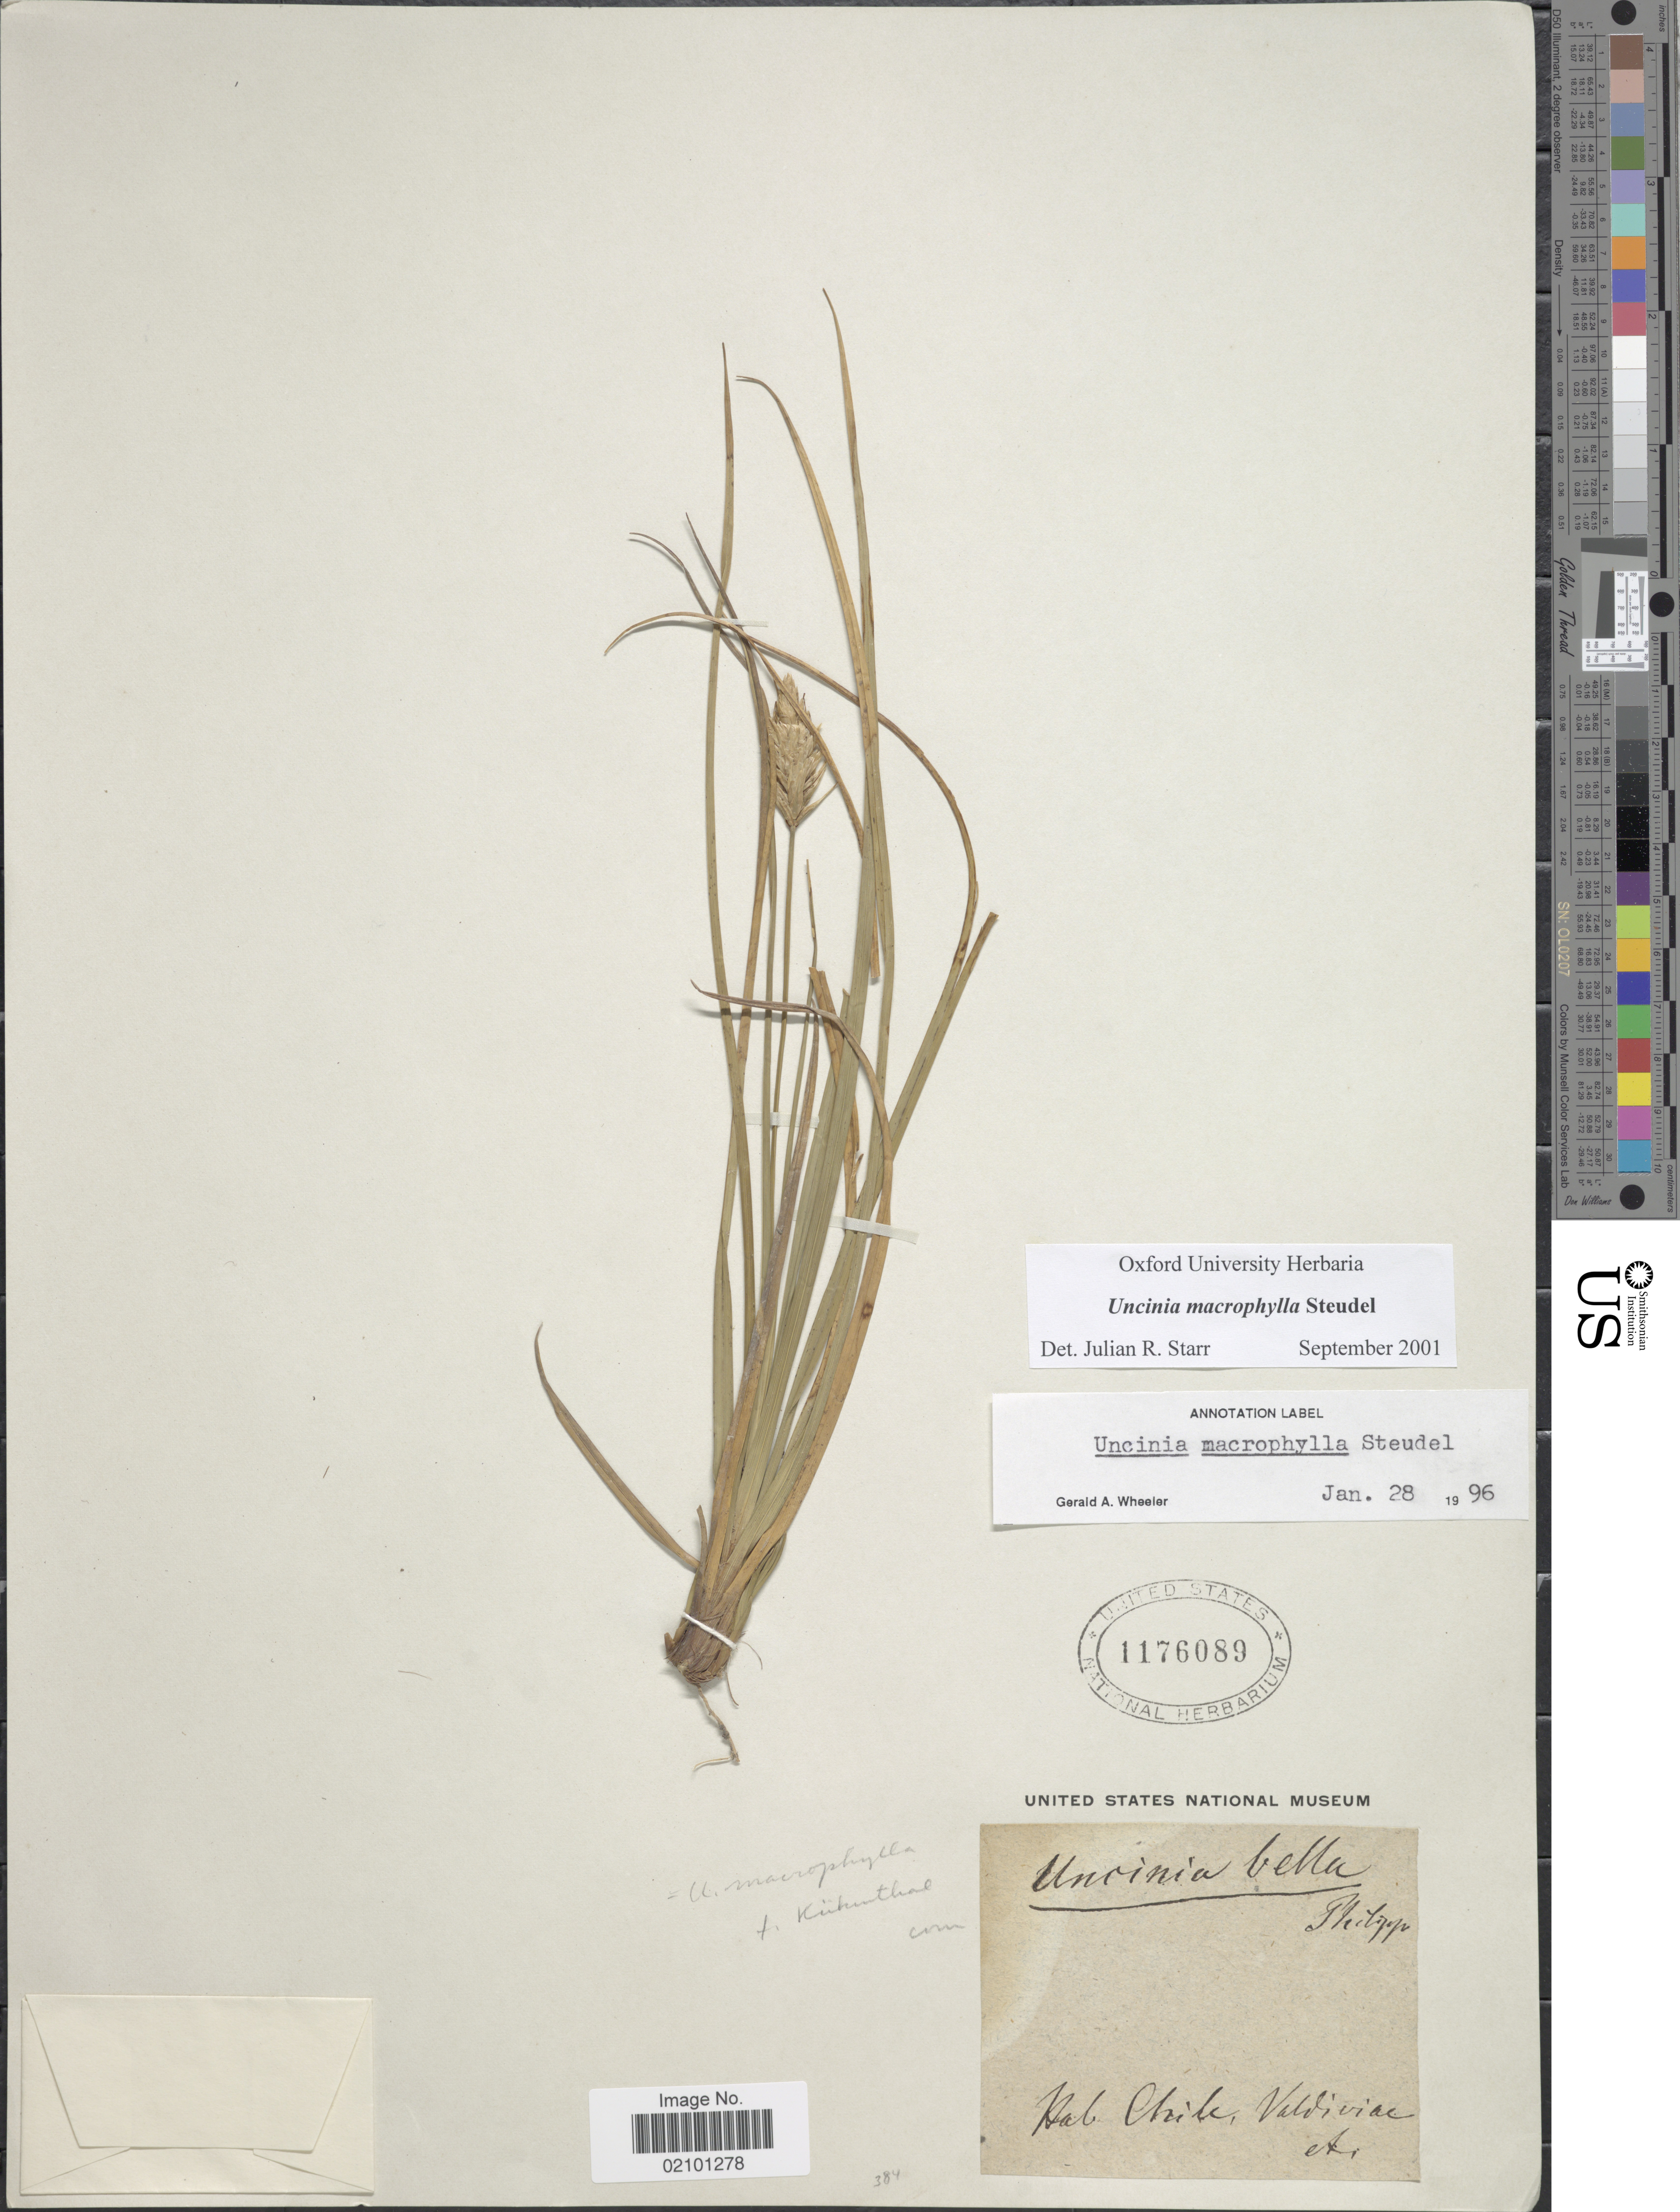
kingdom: Plantae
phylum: Tracheophyta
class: Liliopsida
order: Poales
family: Cyperaceae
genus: Carex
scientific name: Carex dolichophylla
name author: J.R. Starr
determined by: Jimnéz-Mejias, Pedro, (UPOS), Universidad Pablo de Olavide (SPAIN)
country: Chile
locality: Valdivia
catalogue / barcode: US 1176089